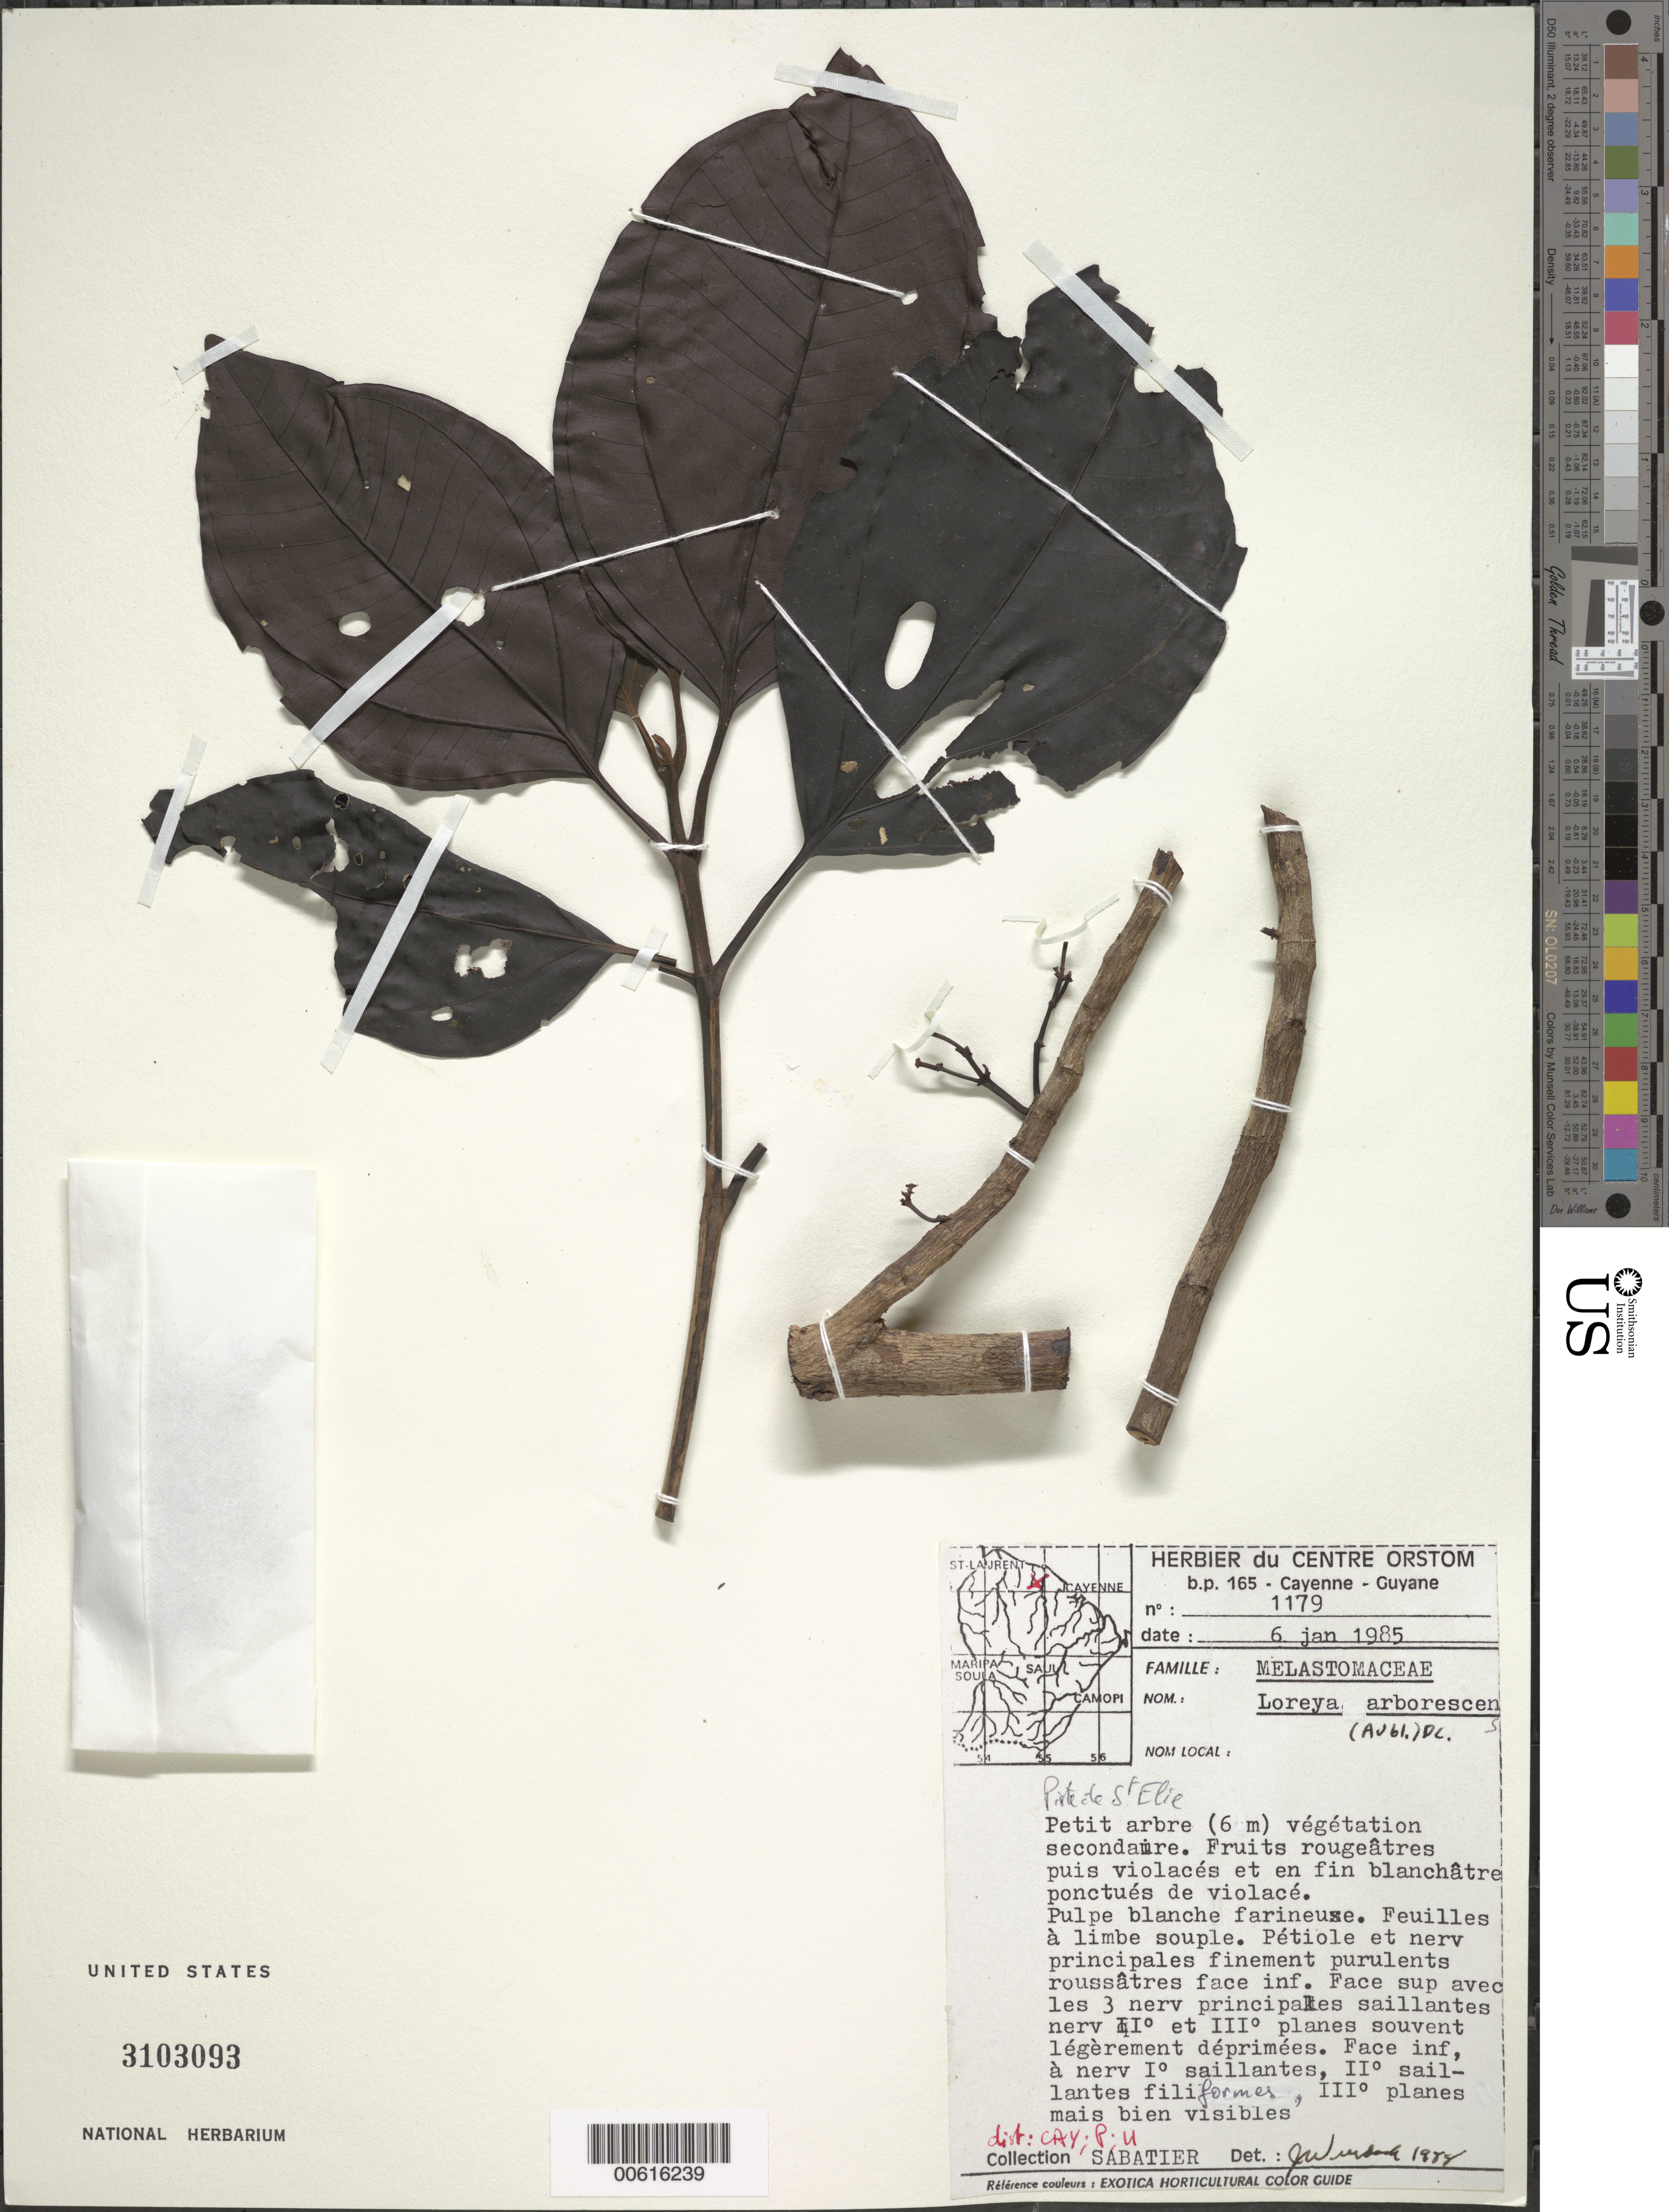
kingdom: Plantae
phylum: Tracheophyta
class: Magnoliopsida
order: Myrtales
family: Melastomataceae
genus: Bellucia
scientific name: Bellucia arborescens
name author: (Aubl.) Baill.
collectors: D. Sabatier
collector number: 1179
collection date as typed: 6-Jan-85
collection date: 1985-01-06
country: French Guiana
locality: Piste de Saint-Élie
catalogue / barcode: US 3103093